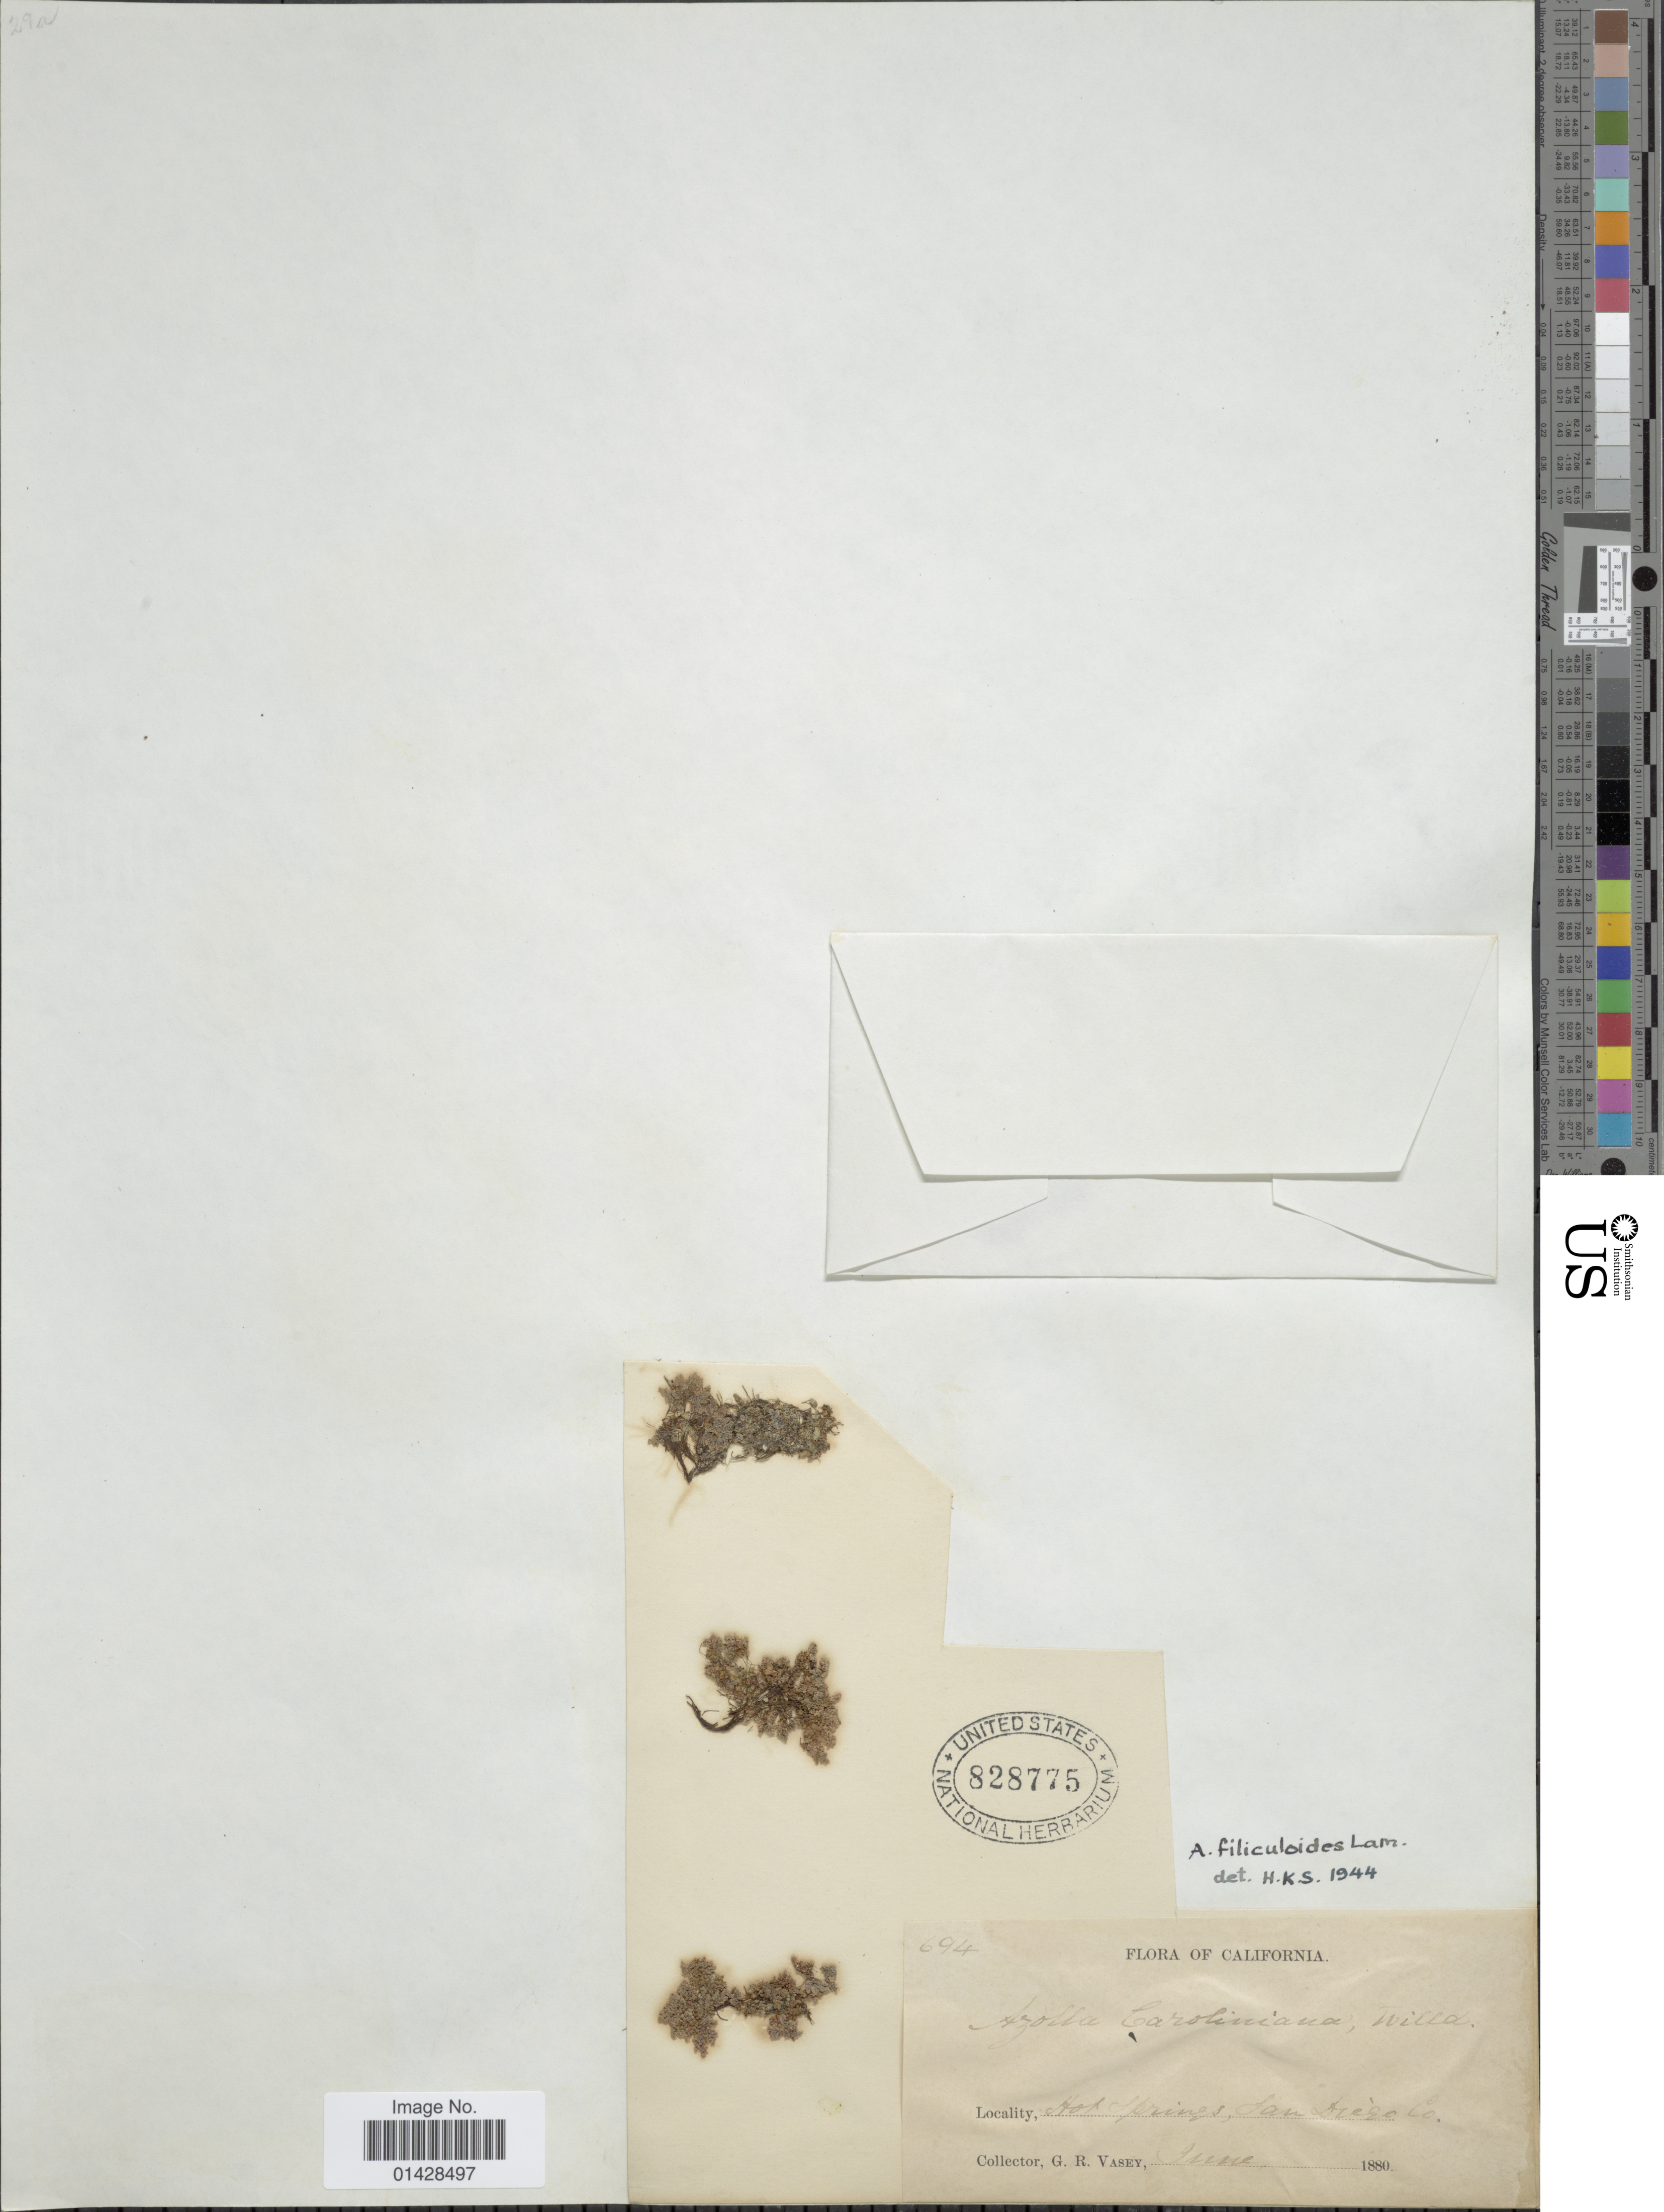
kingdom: Plantae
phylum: Tracheophyta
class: Polypodiopsida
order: Salviniales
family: Salviniaceae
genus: Azolla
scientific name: Azolla filiculoides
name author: Lam.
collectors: G. R. Vasey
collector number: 694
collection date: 1880-06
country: United States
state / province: California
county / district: San Diego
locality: Hot Springs, San Diego Co.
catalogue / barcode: US 828775